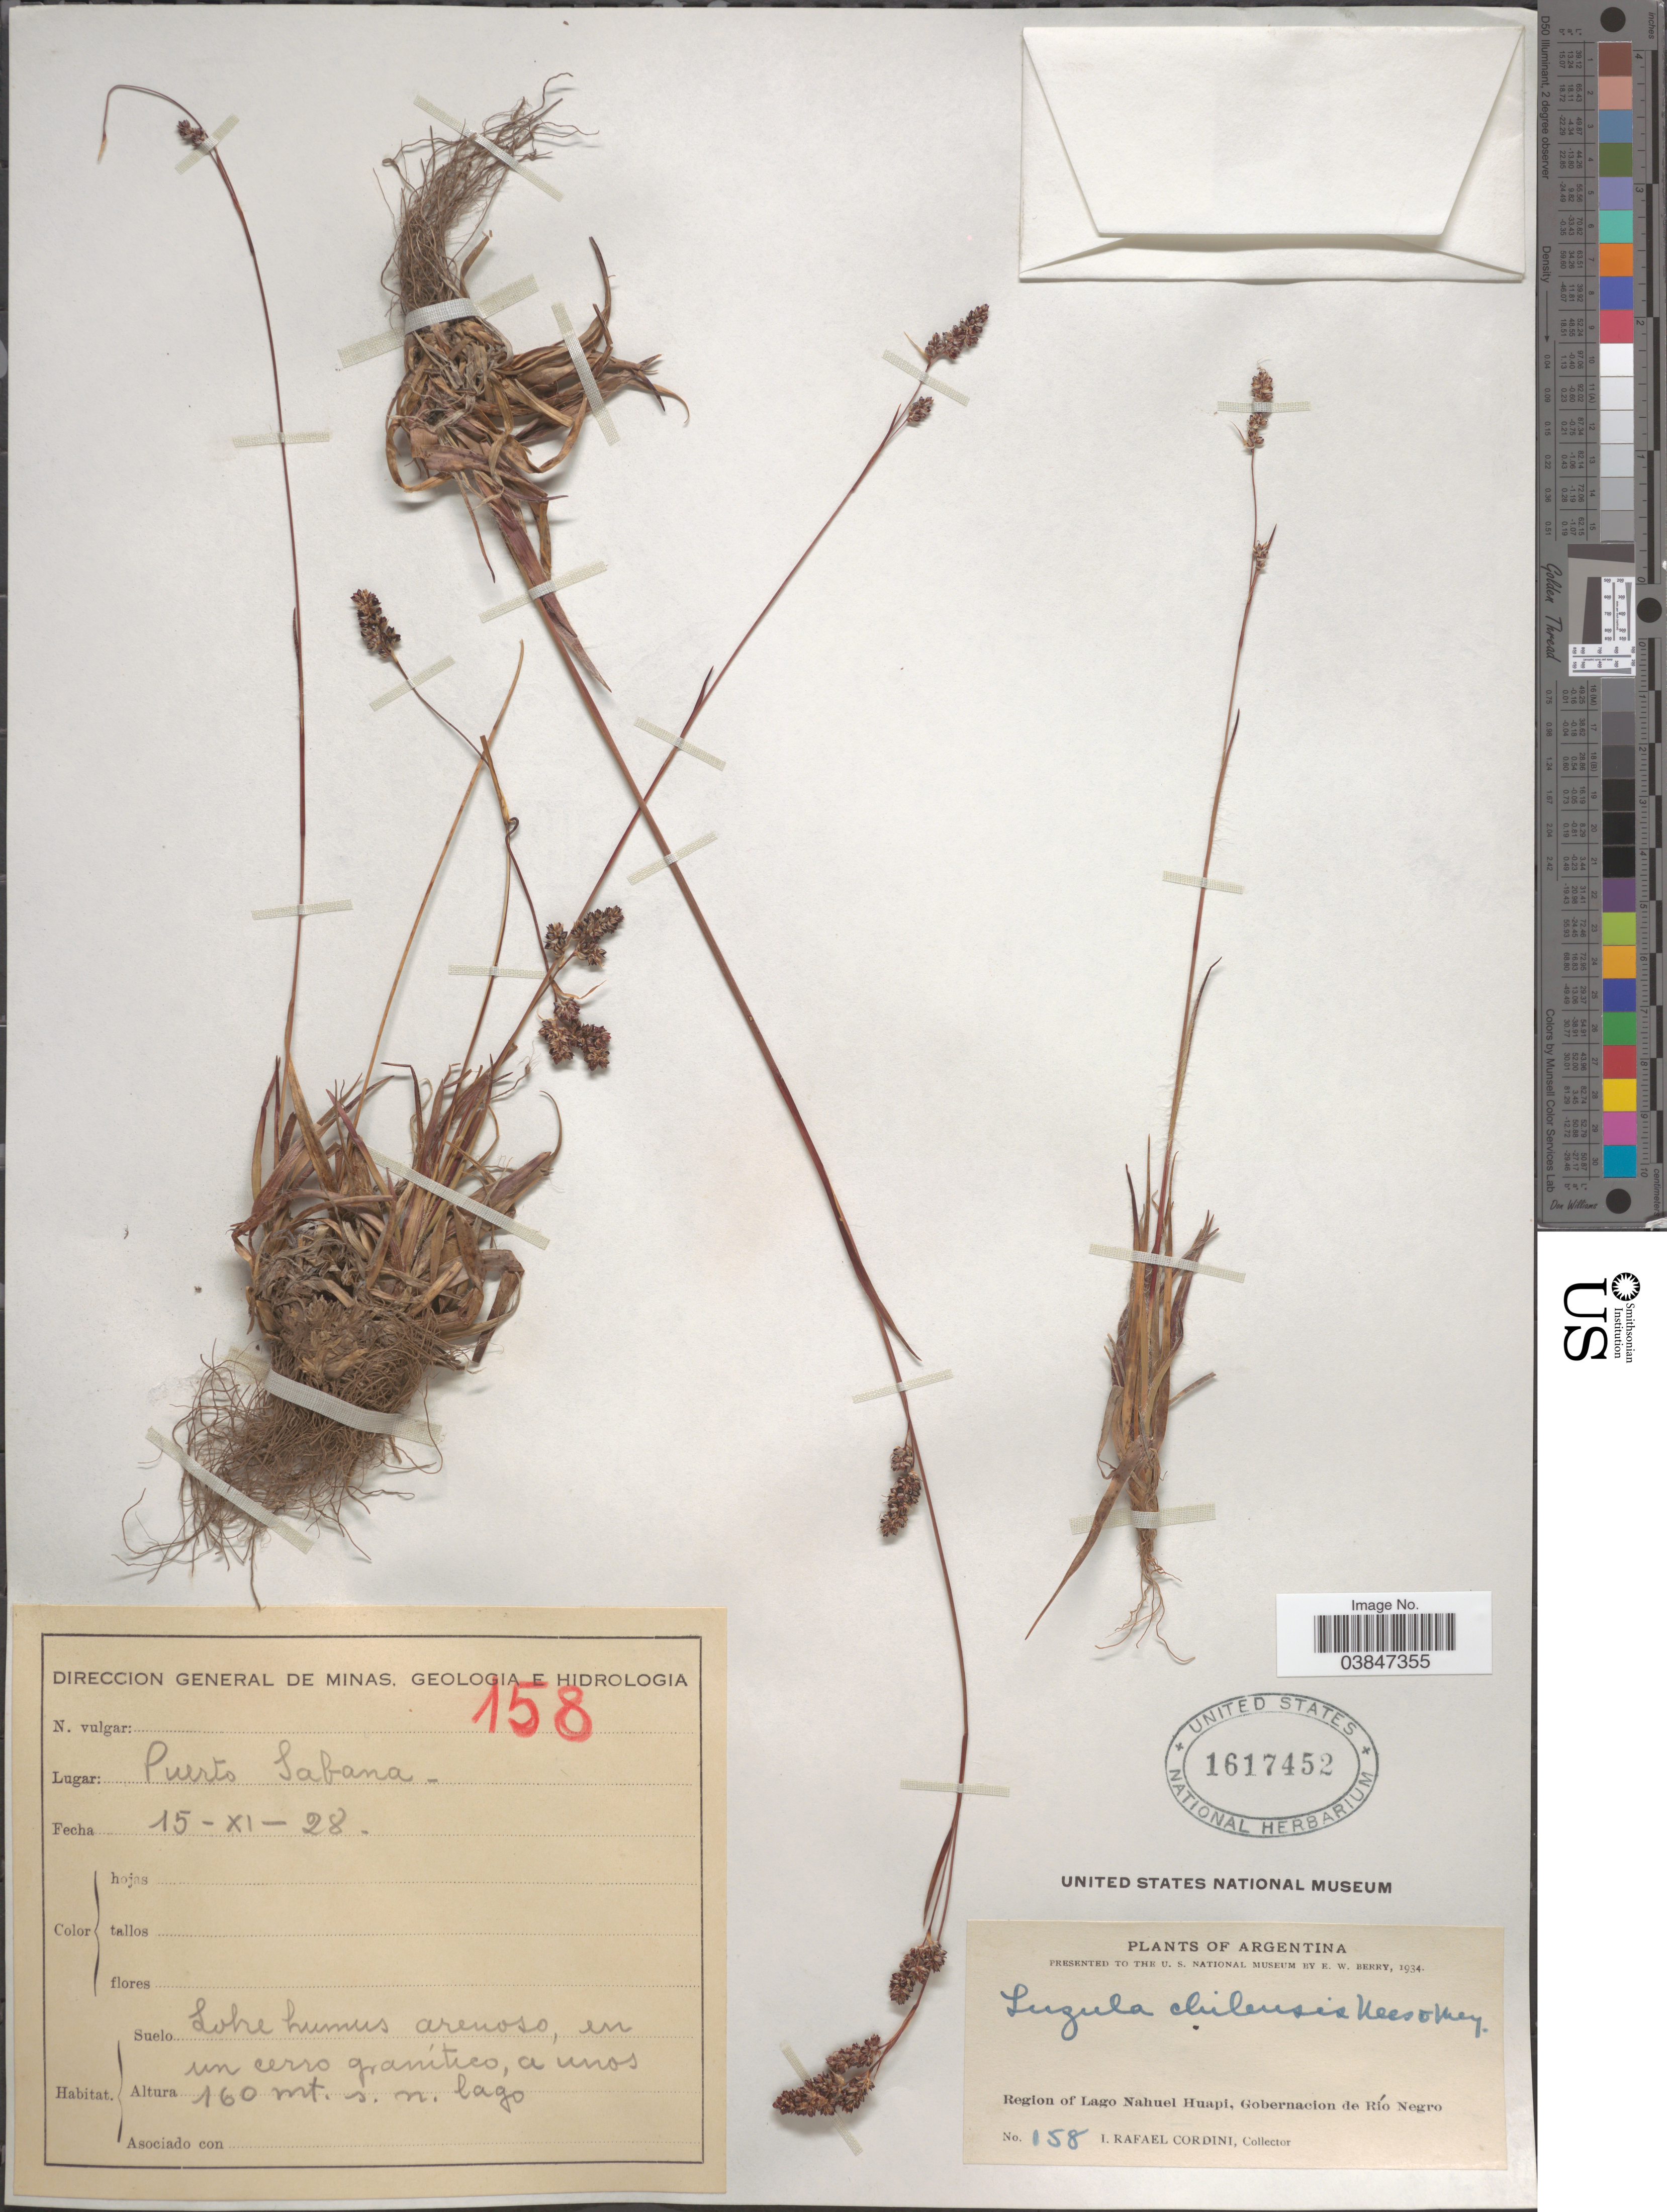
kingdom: Plantae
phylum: Tracheophyta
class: Liliopsida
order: Poales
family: Juncaceae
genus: Luzula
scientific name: Luzula chilensis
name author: Nees & Meyen ex Kunth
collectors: I. Cordini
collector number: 158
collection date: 1928-11-15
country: Argentina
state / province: Rio Negro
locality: Region of Lago Nahuel Huapi, Gobernacion de Río Negro. Puerto Sabana.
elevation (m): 160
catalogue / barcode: US 1617452